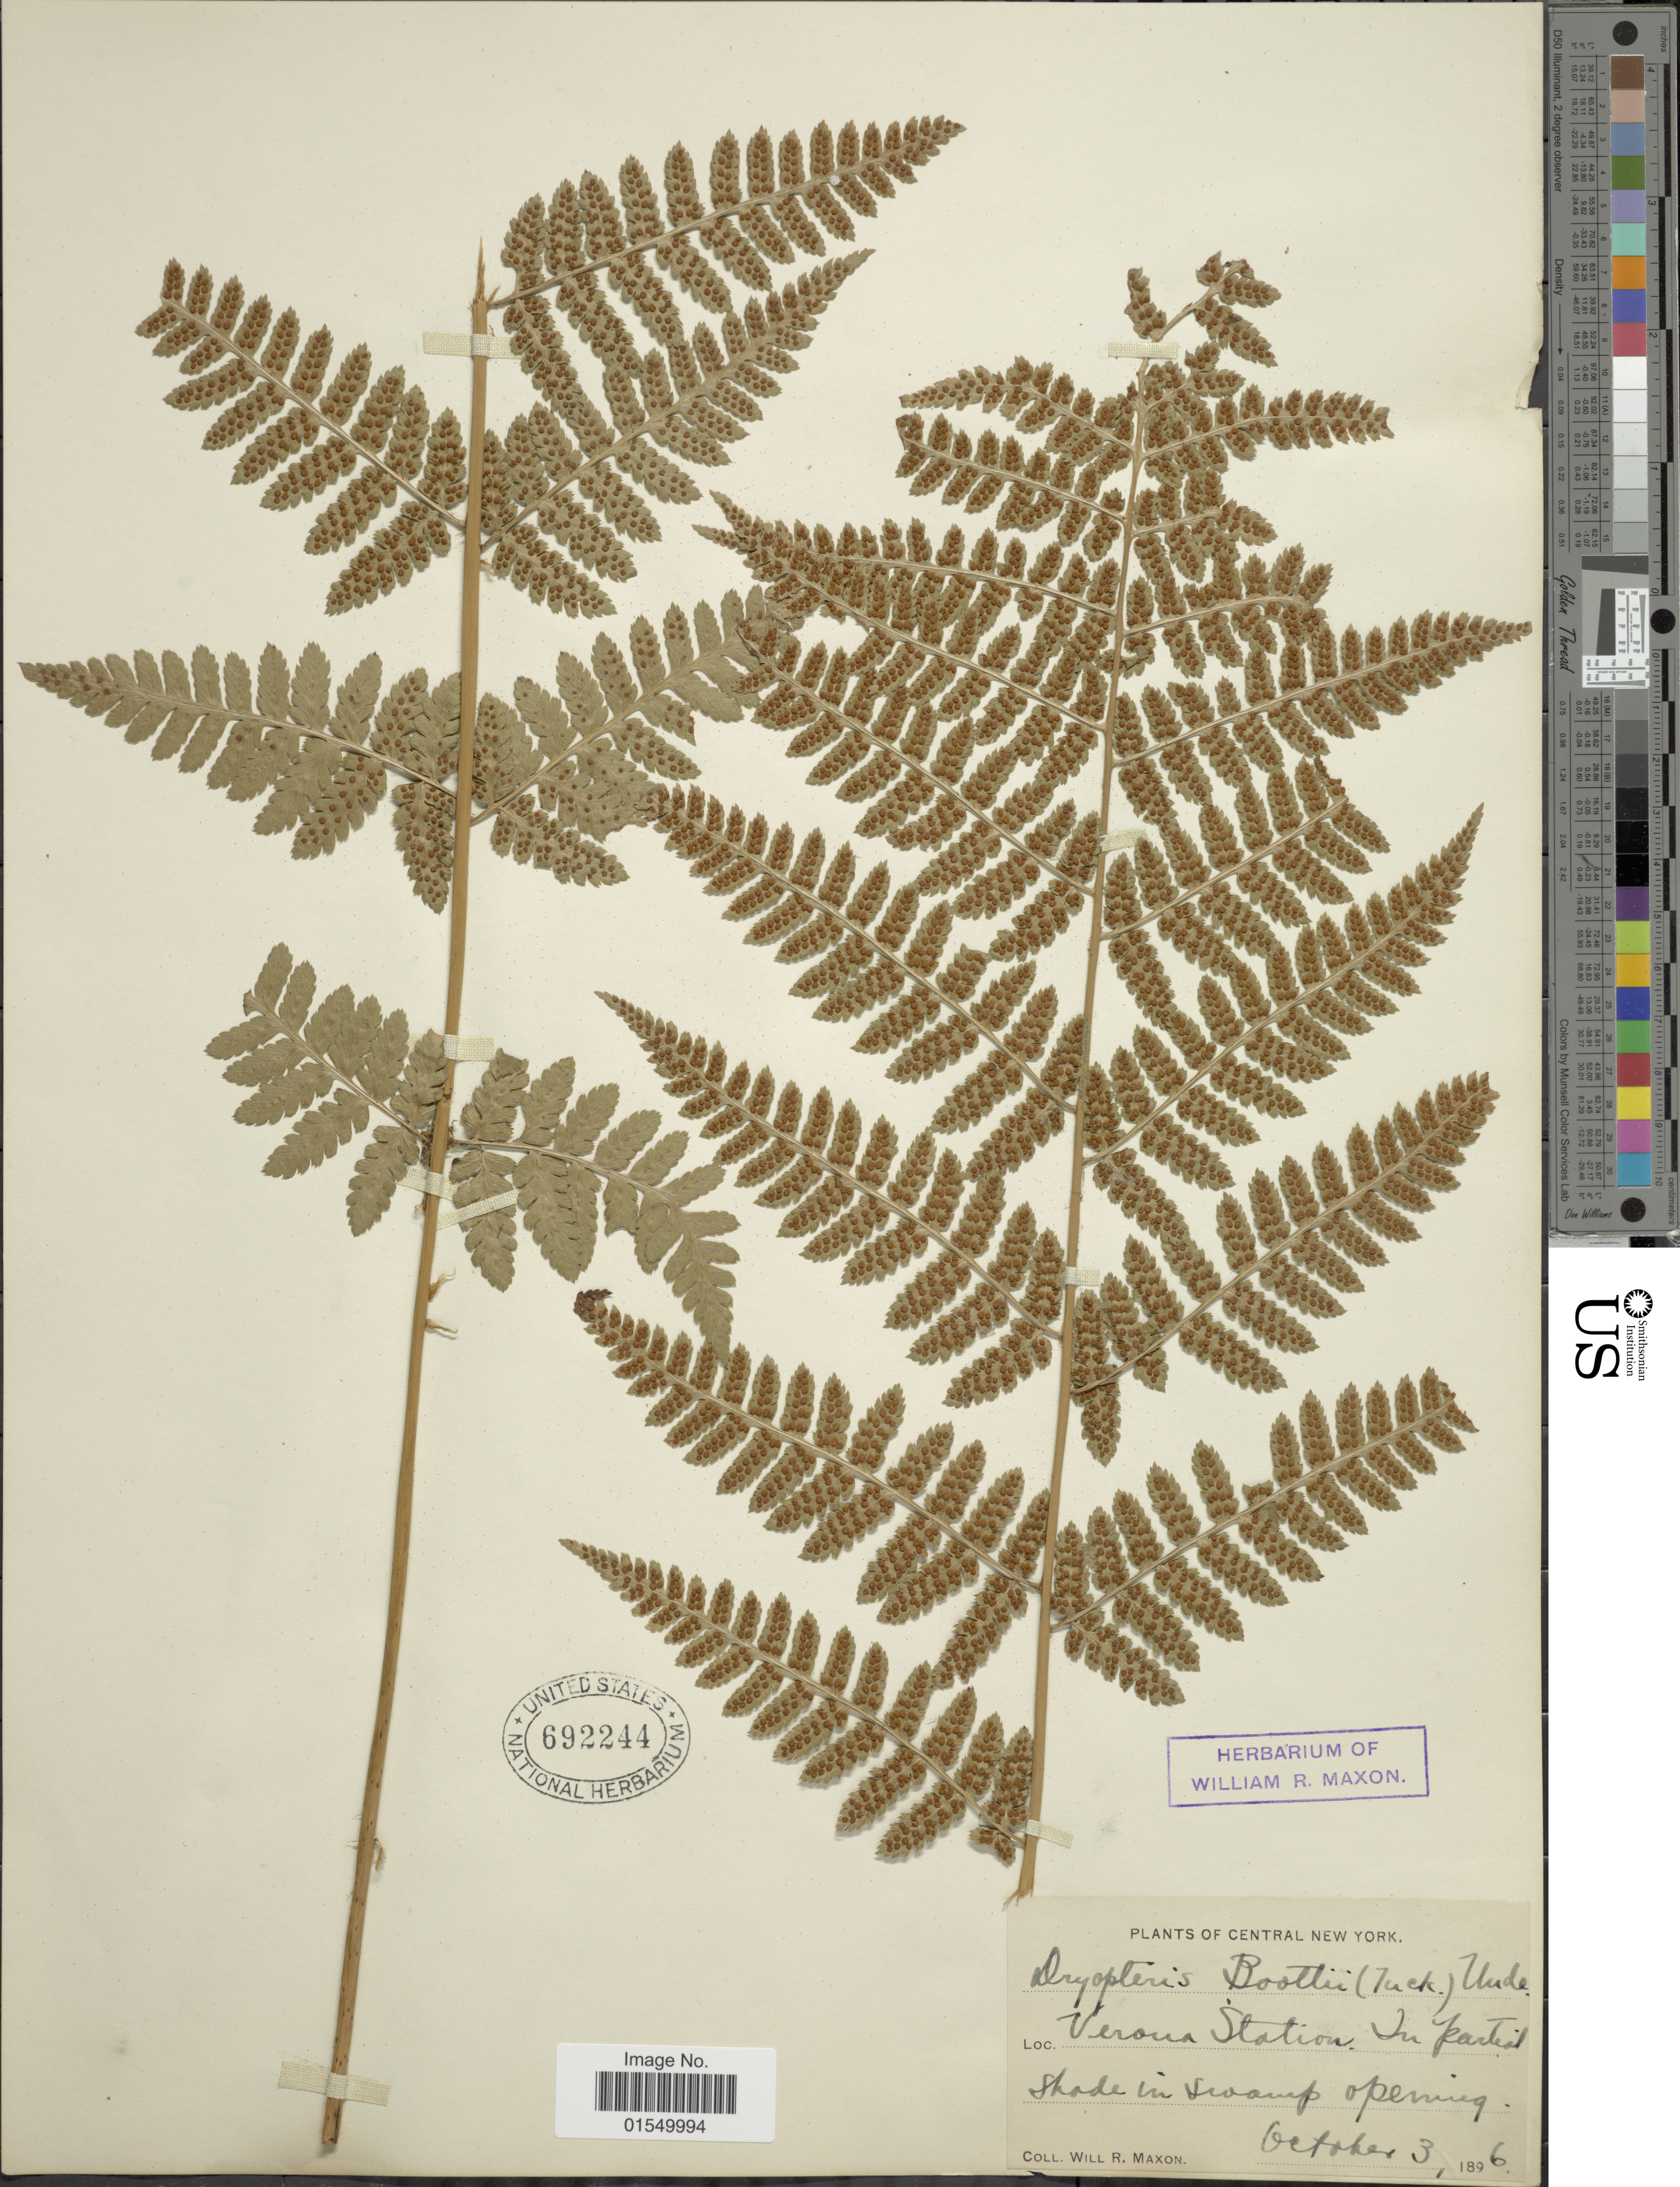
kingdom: Plantae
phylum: Tracheophyta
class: Polypodiopsida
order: Polypodiales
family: Dryopteridaceae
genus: Dryopteris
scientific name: Dryopteris x boottii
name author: Underw.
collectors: W. R. Maxon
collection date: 1896-10-03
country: United States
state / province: New York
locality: Verona Station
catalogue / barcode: US 692244